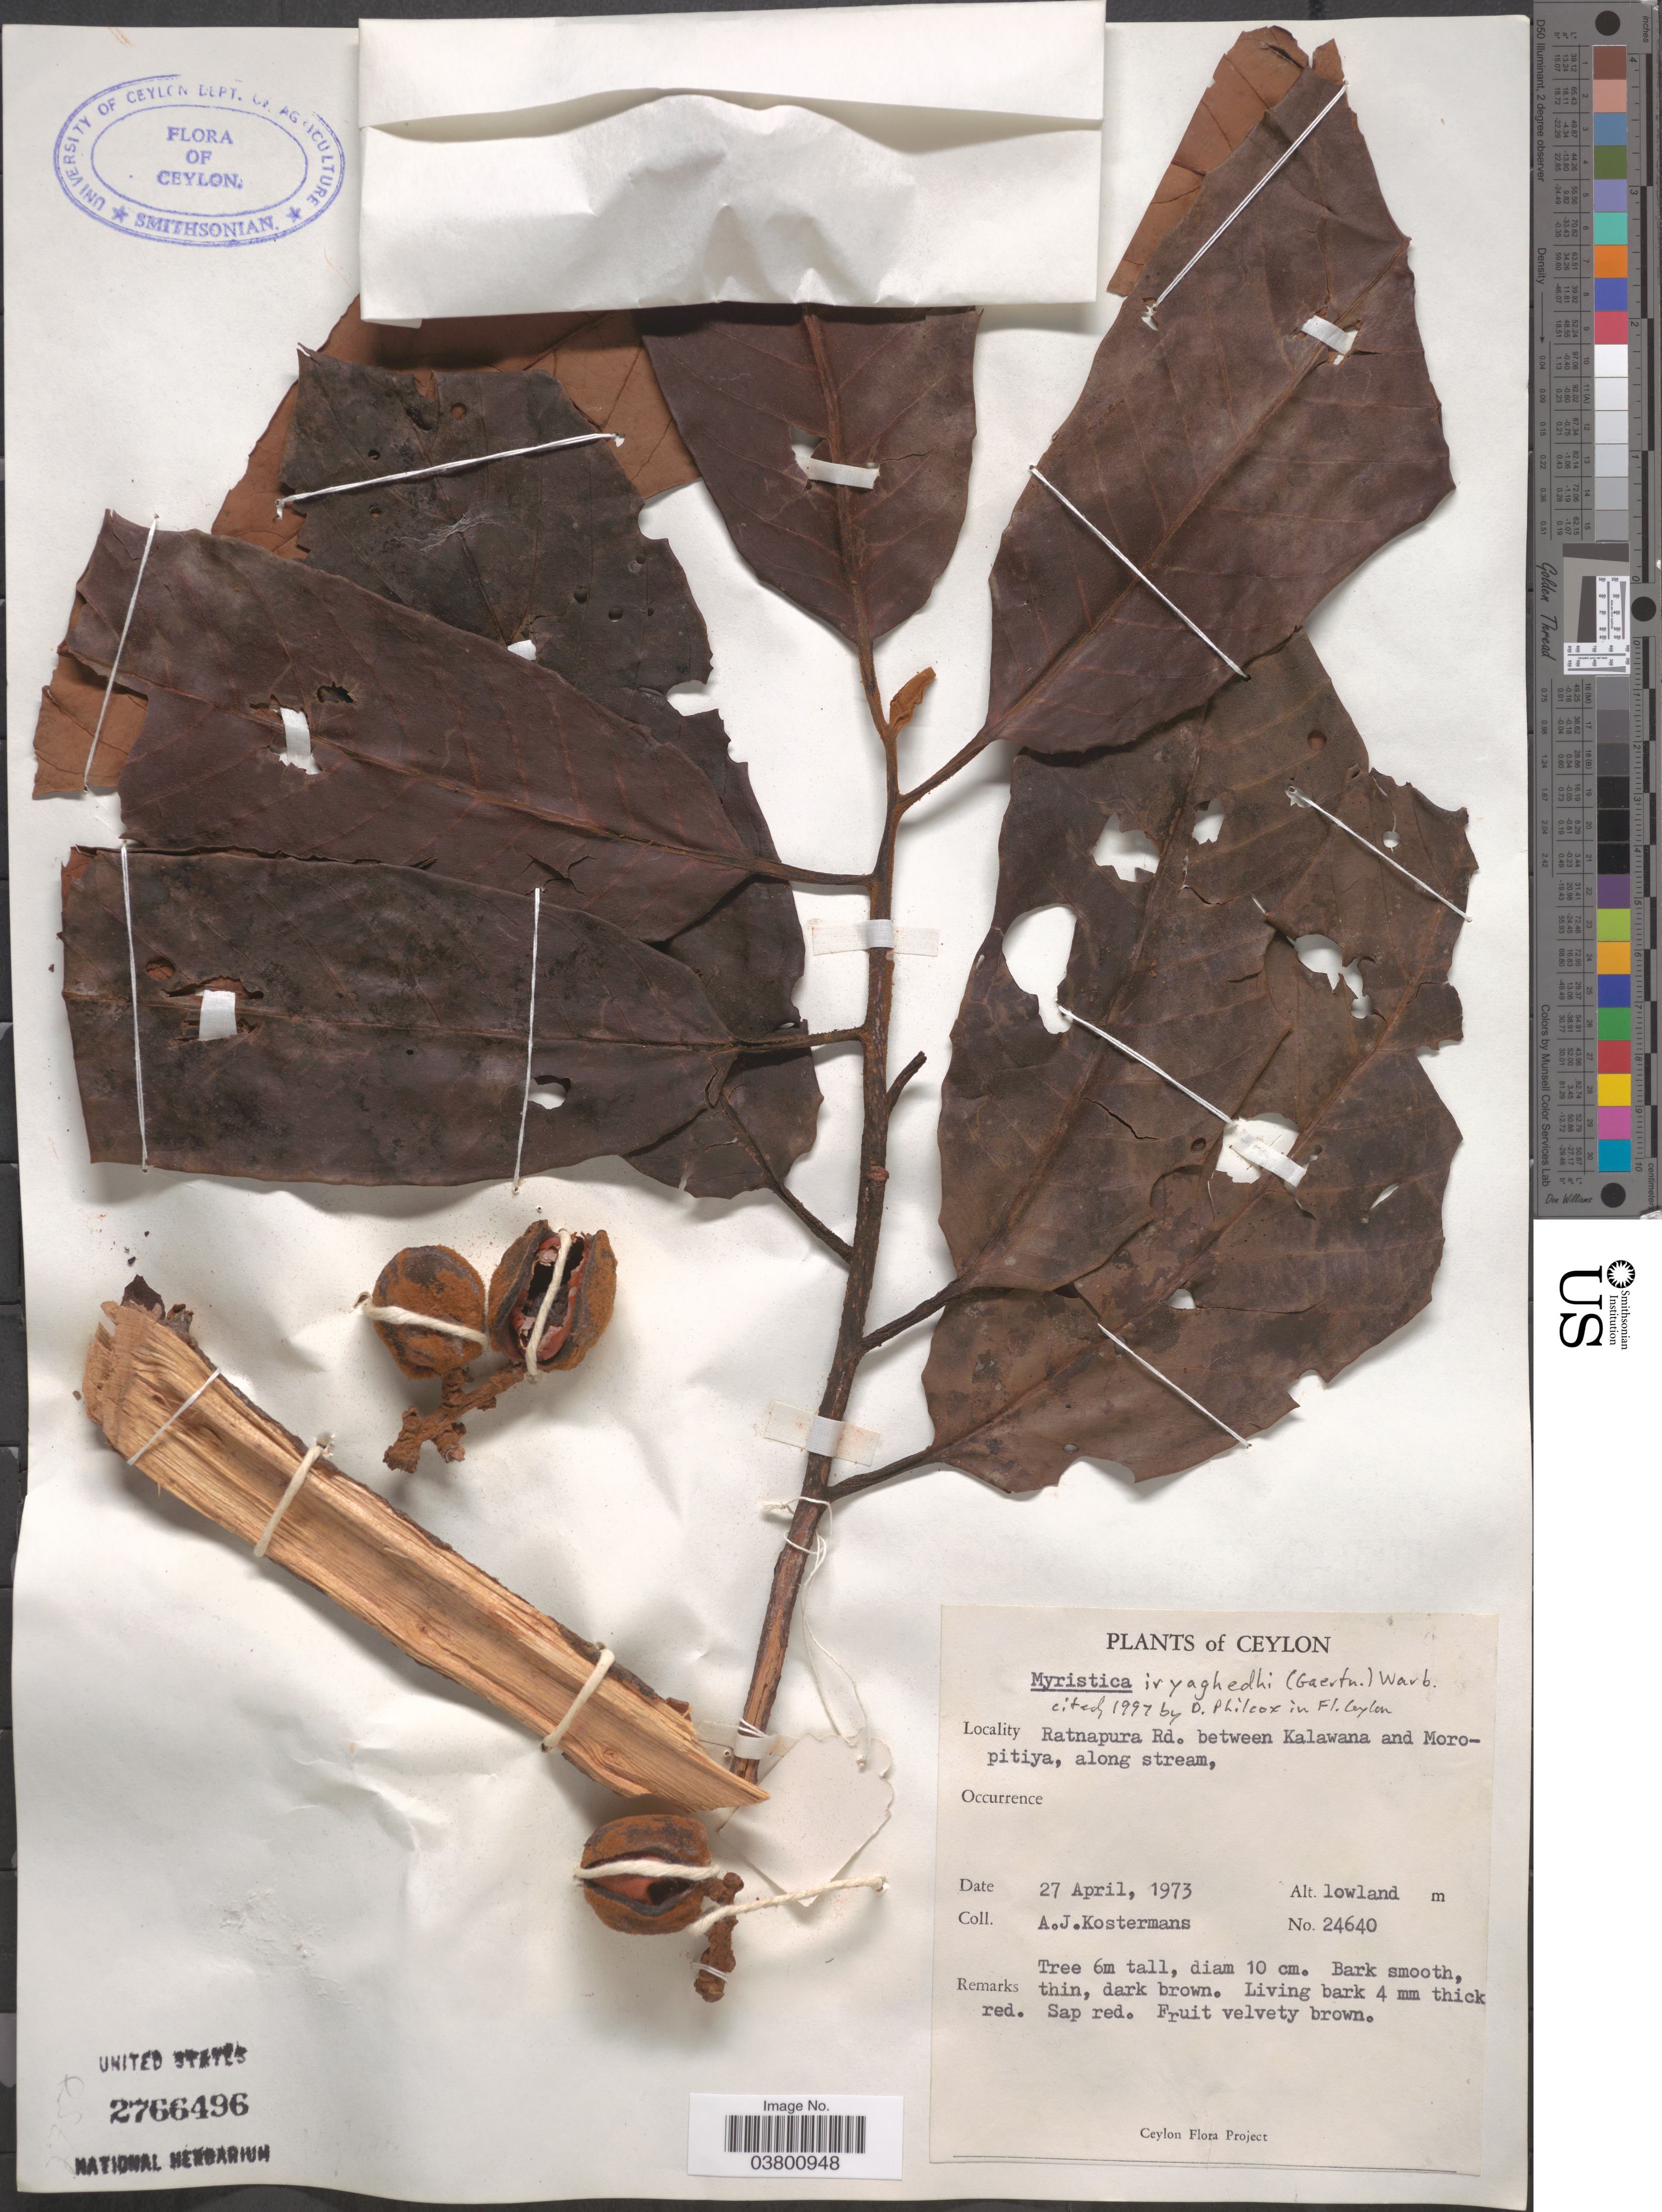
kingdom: Plantae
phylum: Tracheophyta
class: Magnoliopsida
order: Magnoliales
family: Myristicaceae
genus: Horsfieldia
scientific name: Horsfieldia iryaghedhi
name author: (Gaertn.) Warb.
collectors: A. J. G. Kostermans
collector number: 24640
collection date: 1973-04-27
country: Sri Lanka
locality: Ceylon. Ratnapura Rd. between Kalawana and Moropitiya, along stream.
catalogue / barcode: US 2766496